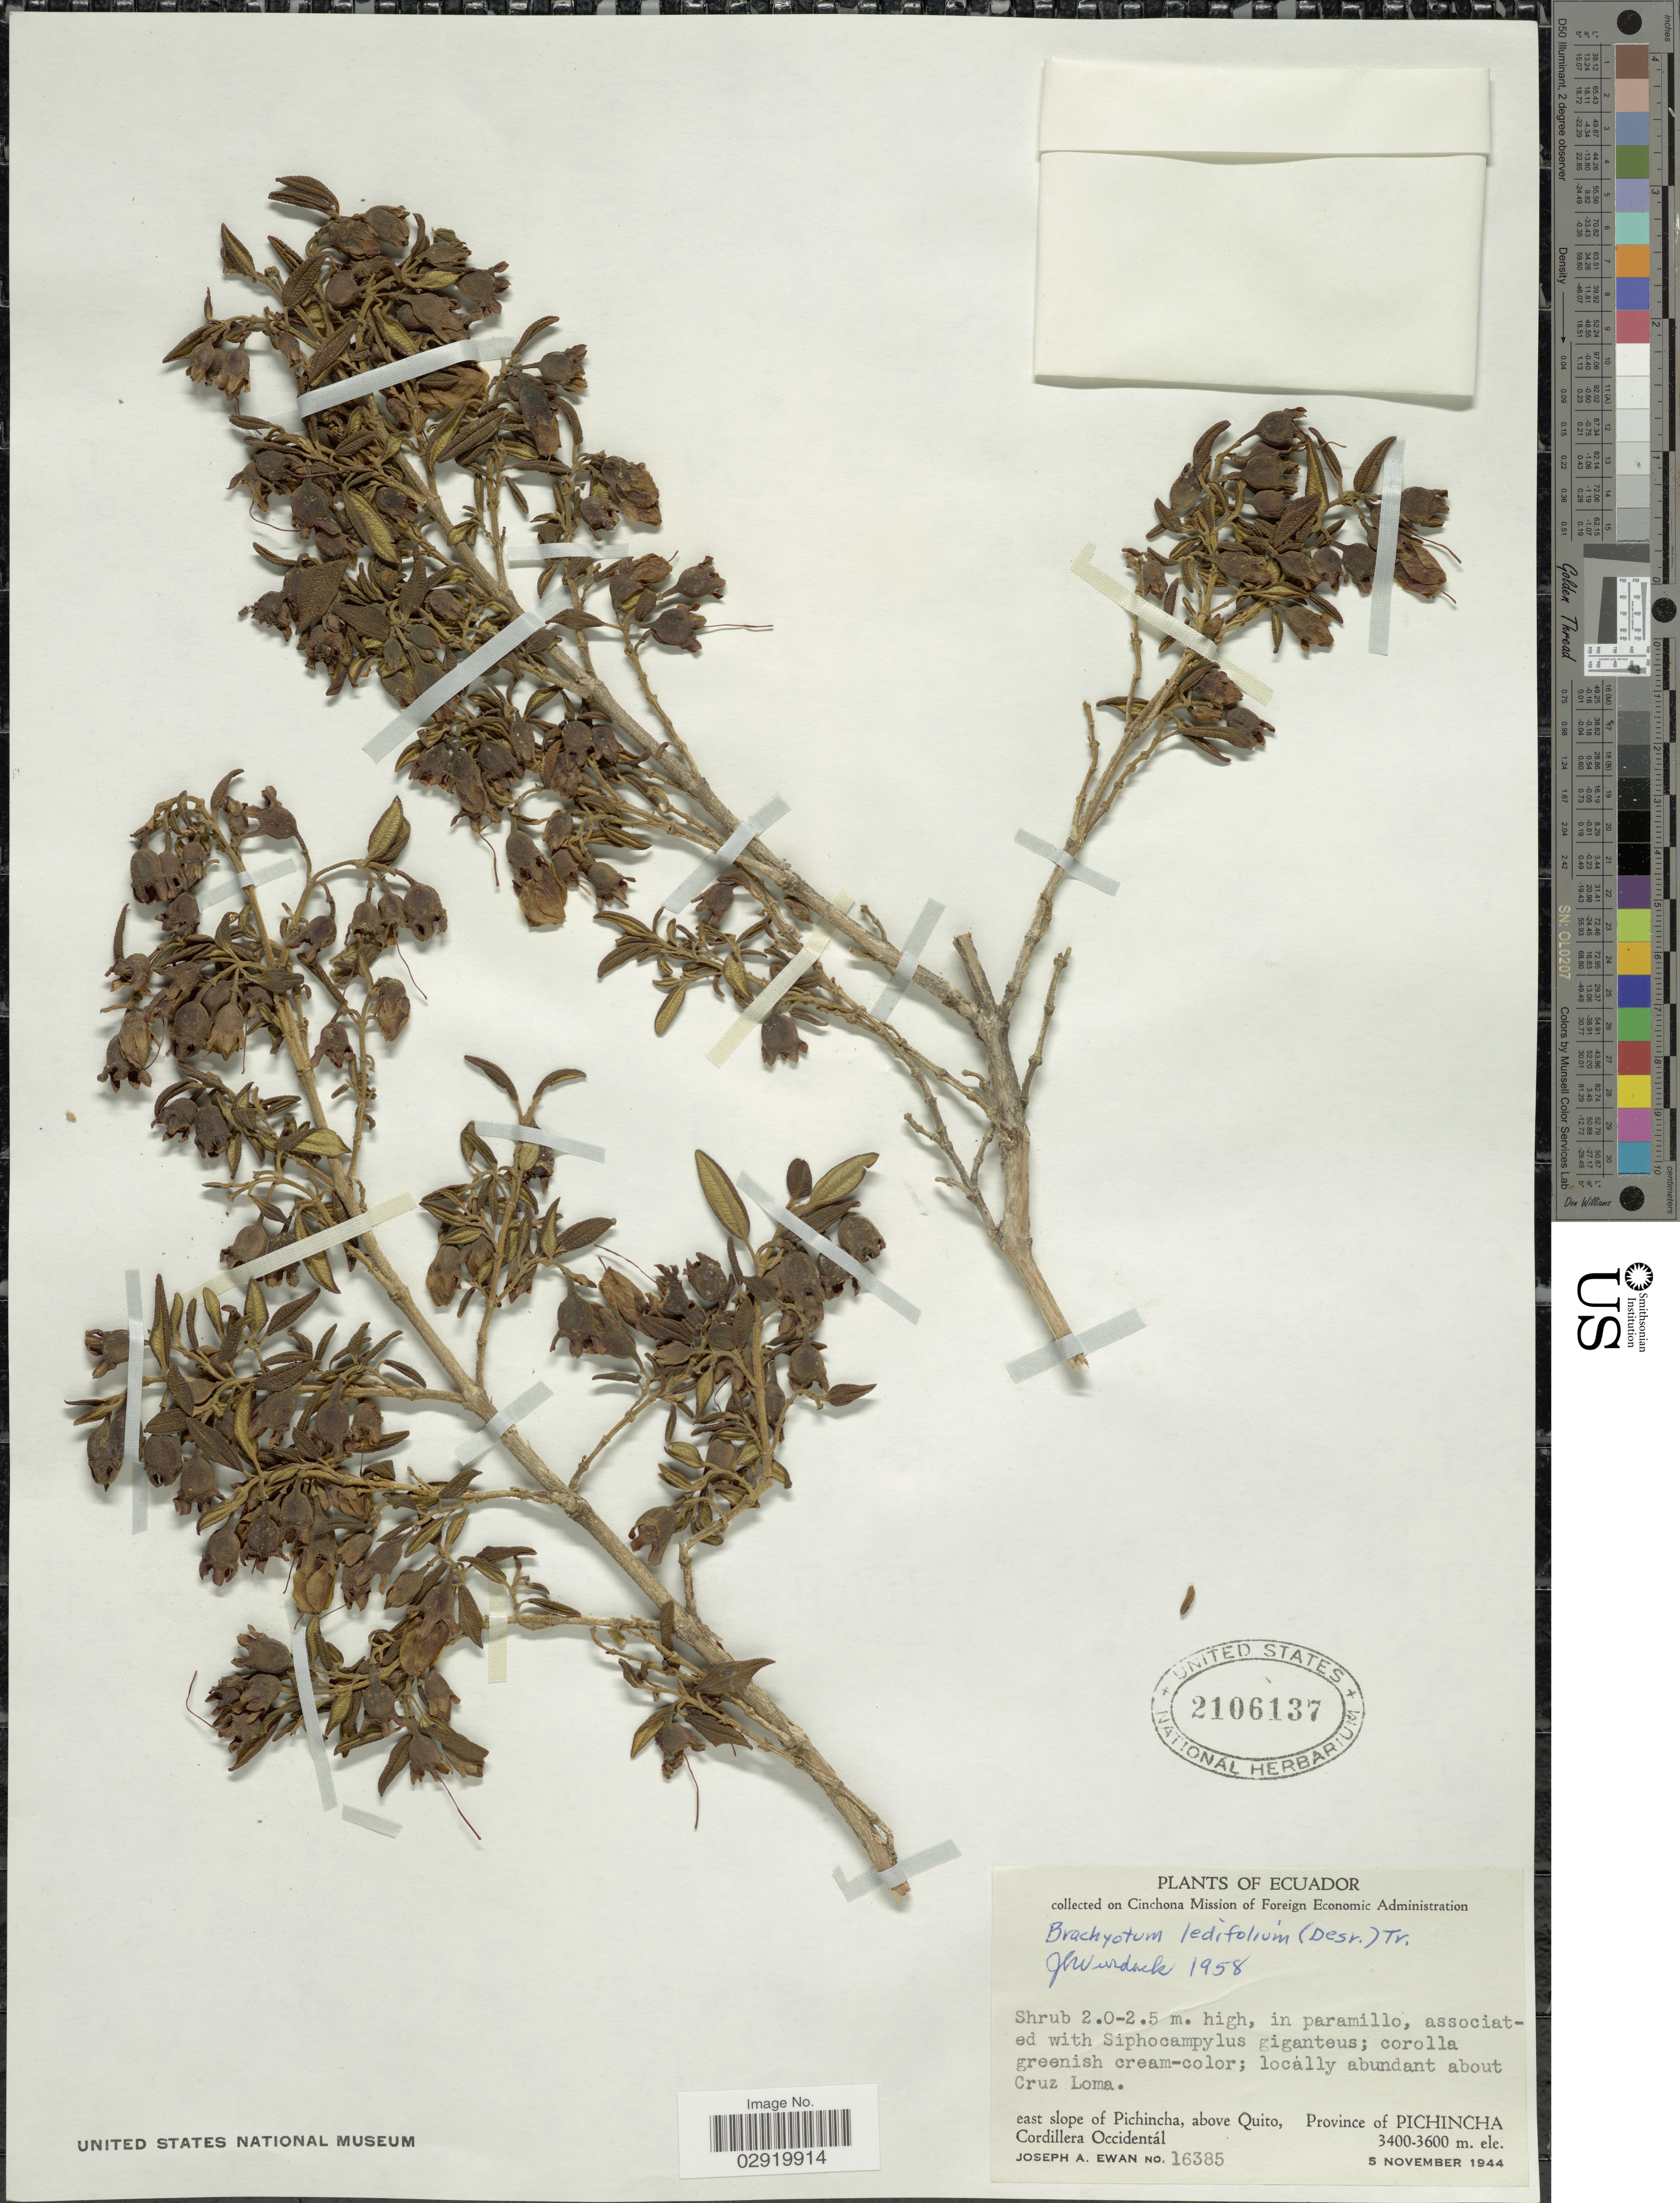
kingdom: Plantae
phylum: Tracheophyta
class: Magnoliopsida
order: Myrtales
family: Melastomataceae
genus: Brachyotum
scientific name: Brachyotum ledifolium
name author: (Desr.) Triana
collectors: J. A. Ewan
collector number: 16385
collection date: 1944-11-05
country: Ecuador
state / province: Pichincha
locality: About Cruz Loma, east slope of Pichincha, above Quito, Province of Pichincha Cordillera Occidentál.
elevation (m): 3400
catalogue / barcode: US 2106137